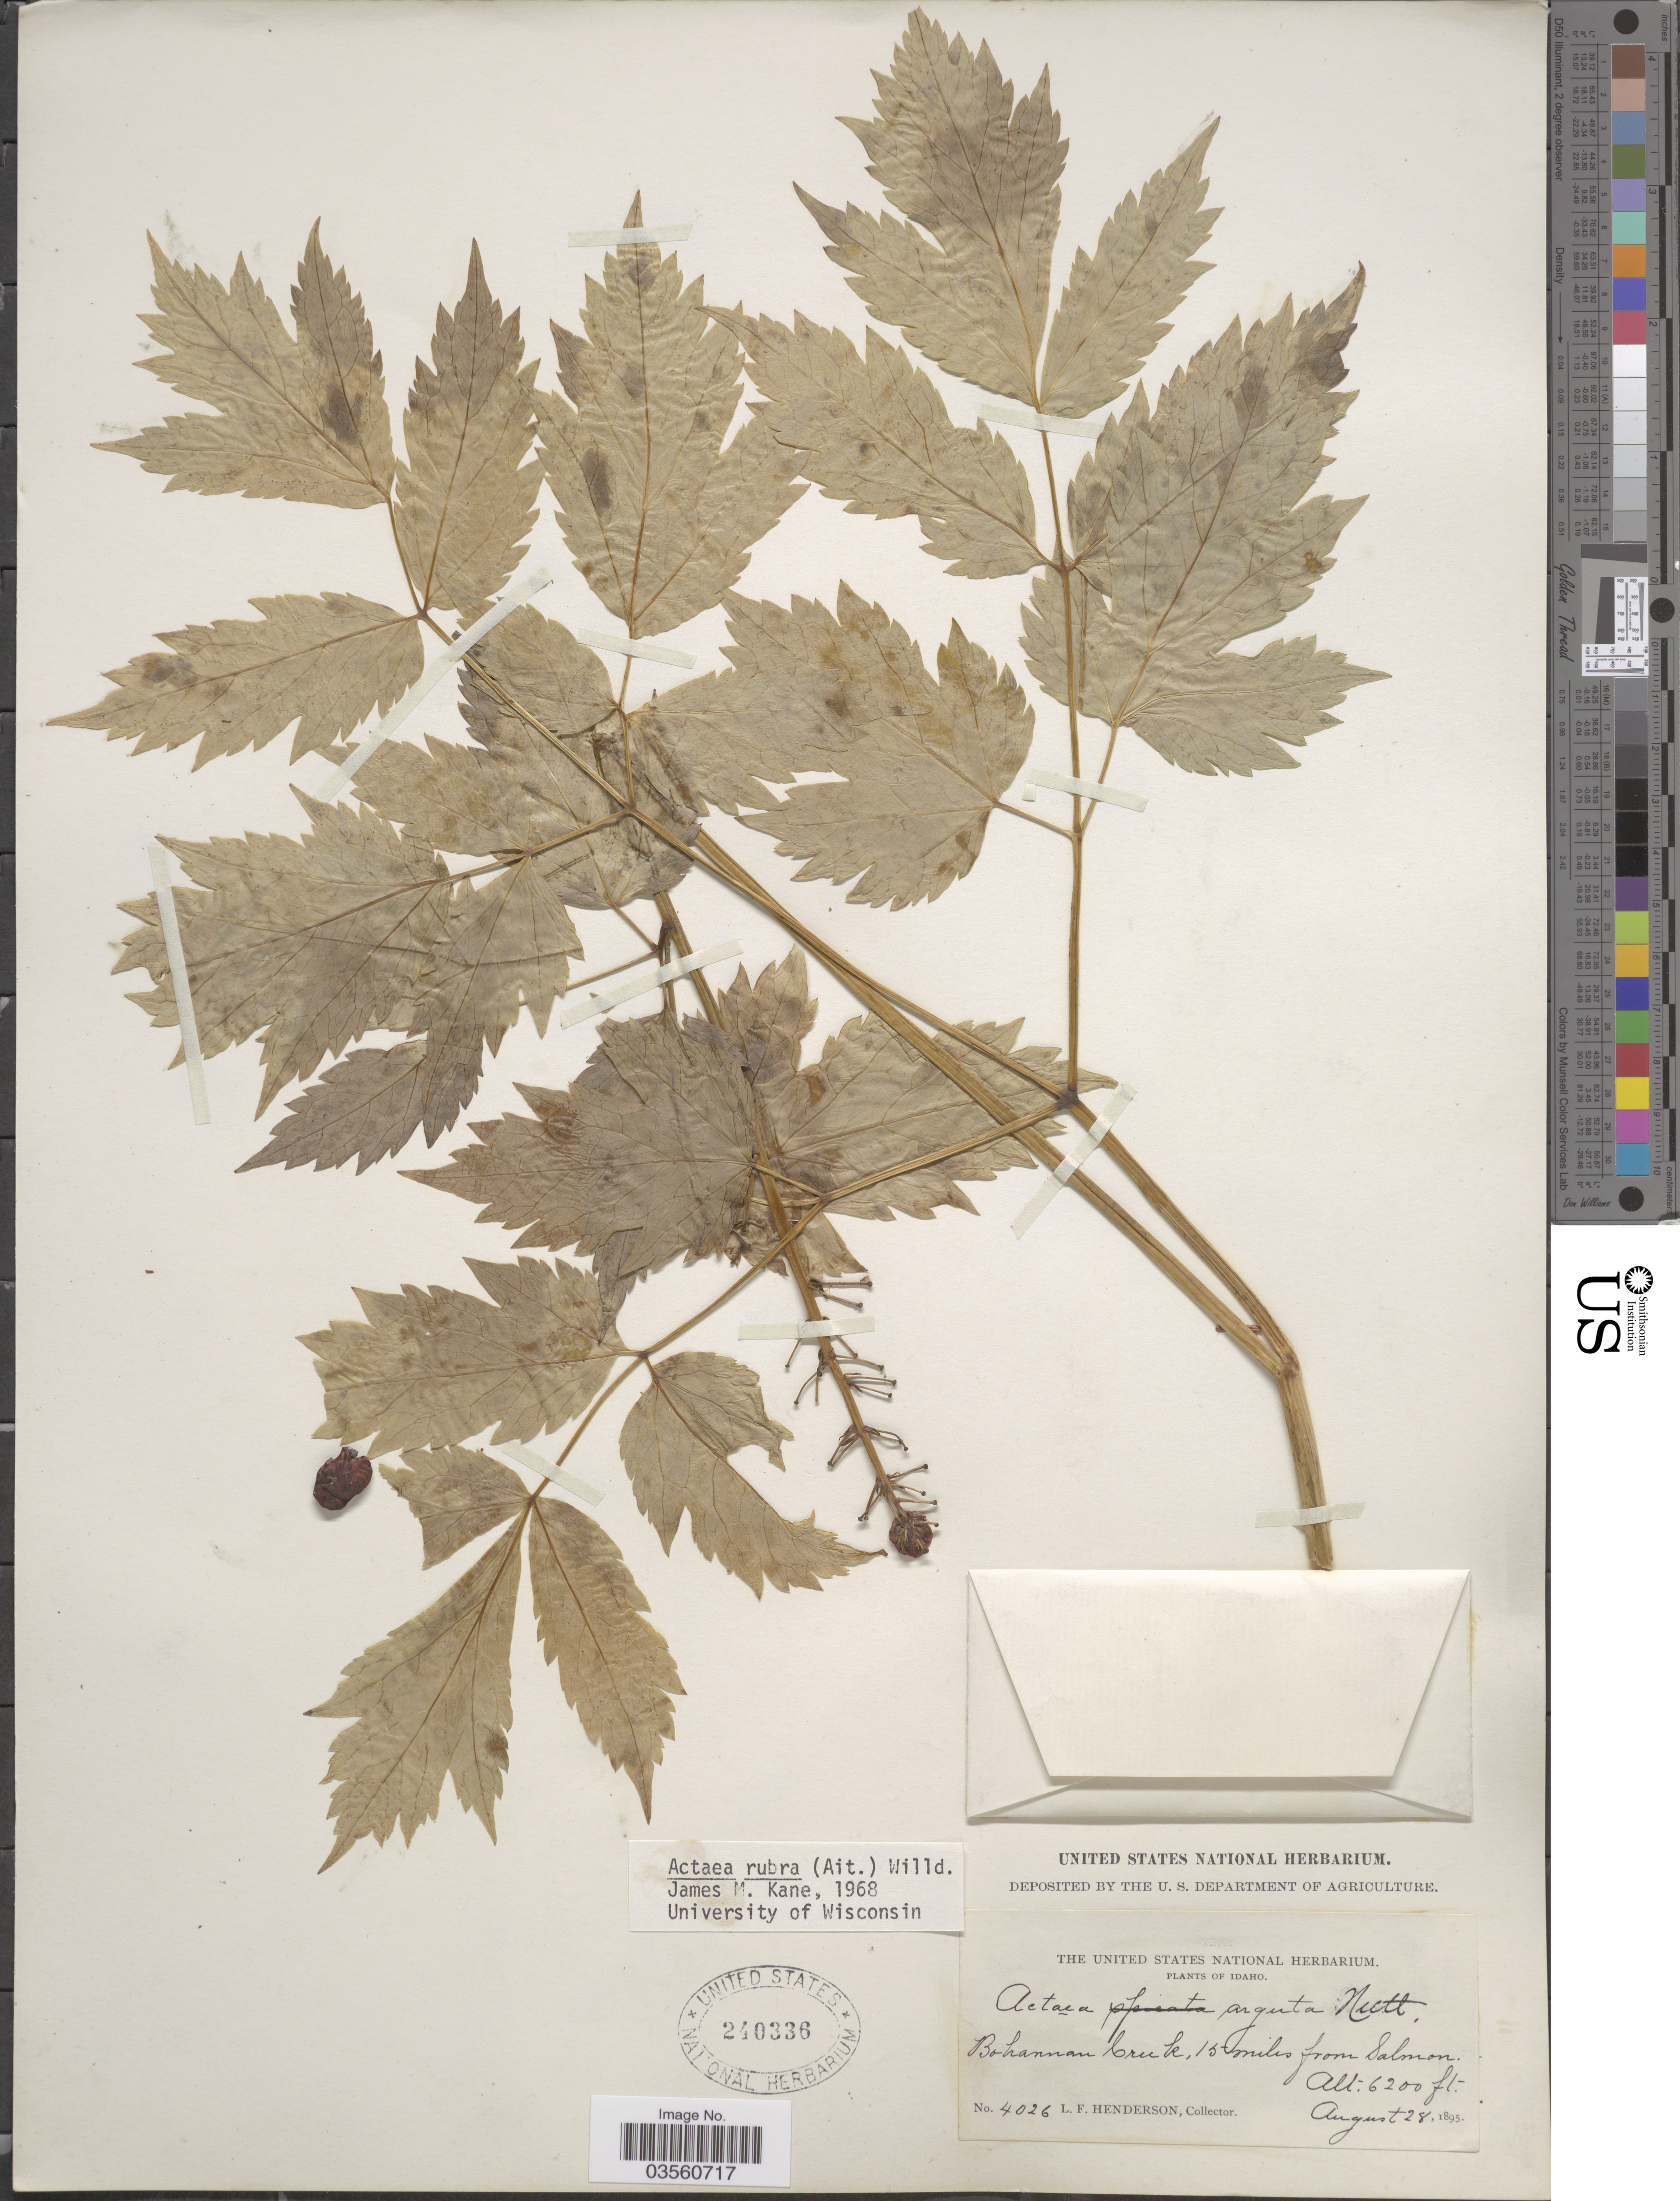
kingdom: Plantae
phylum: Tracheophyta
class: Magnoliopsida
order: Ranunculales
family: Ranunculaceae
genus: Actaea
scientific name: Actaea rubra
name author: (Aiton) Willd.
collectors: L. Henderson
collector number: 4026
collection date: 1895-08-28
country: United States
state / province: Idaho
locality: Bohannan Creek, 15 miles from Salmon.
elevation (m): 1890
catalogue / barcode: US 240336